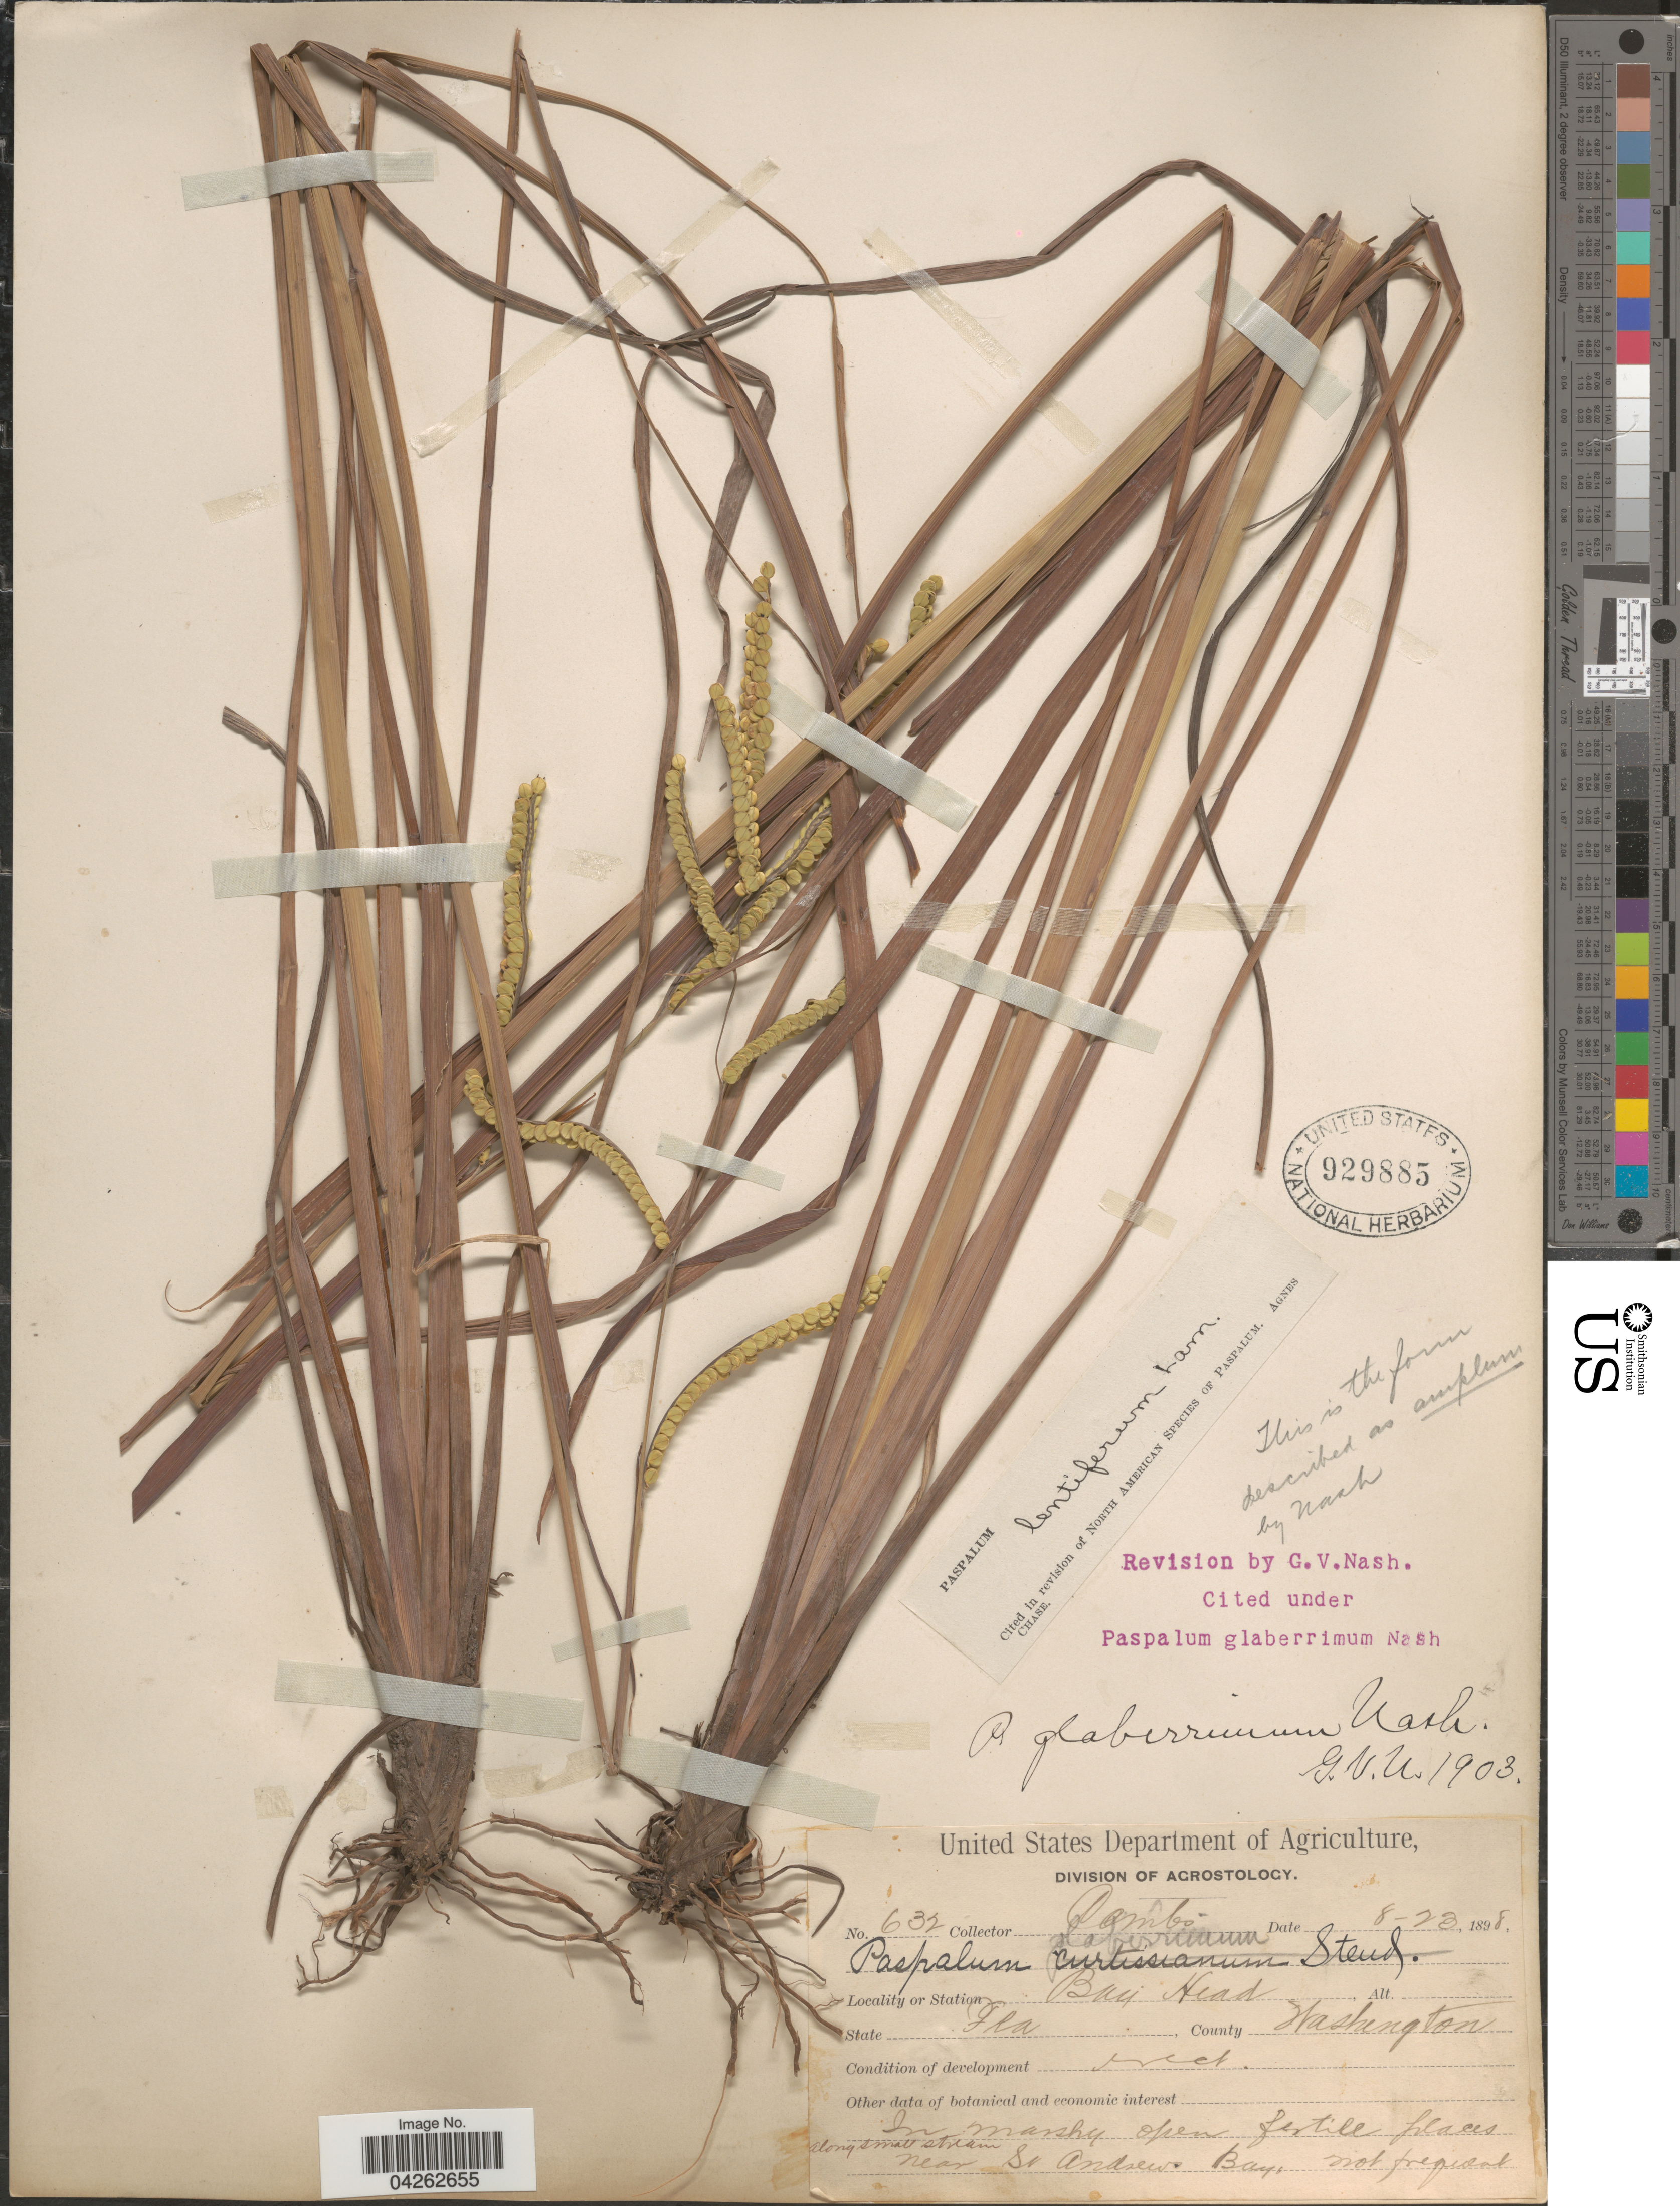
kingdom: Plantae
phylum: Tracheophyta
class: Liliopsida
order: Poales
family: Poaceae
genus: Paspalum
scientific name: Paspalum lentiferum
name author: Lam.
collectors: -. Combs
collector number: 632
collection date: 1898-08-23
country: United States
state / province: Florida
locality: Bay Head. County Washington.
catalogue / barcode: US 929885